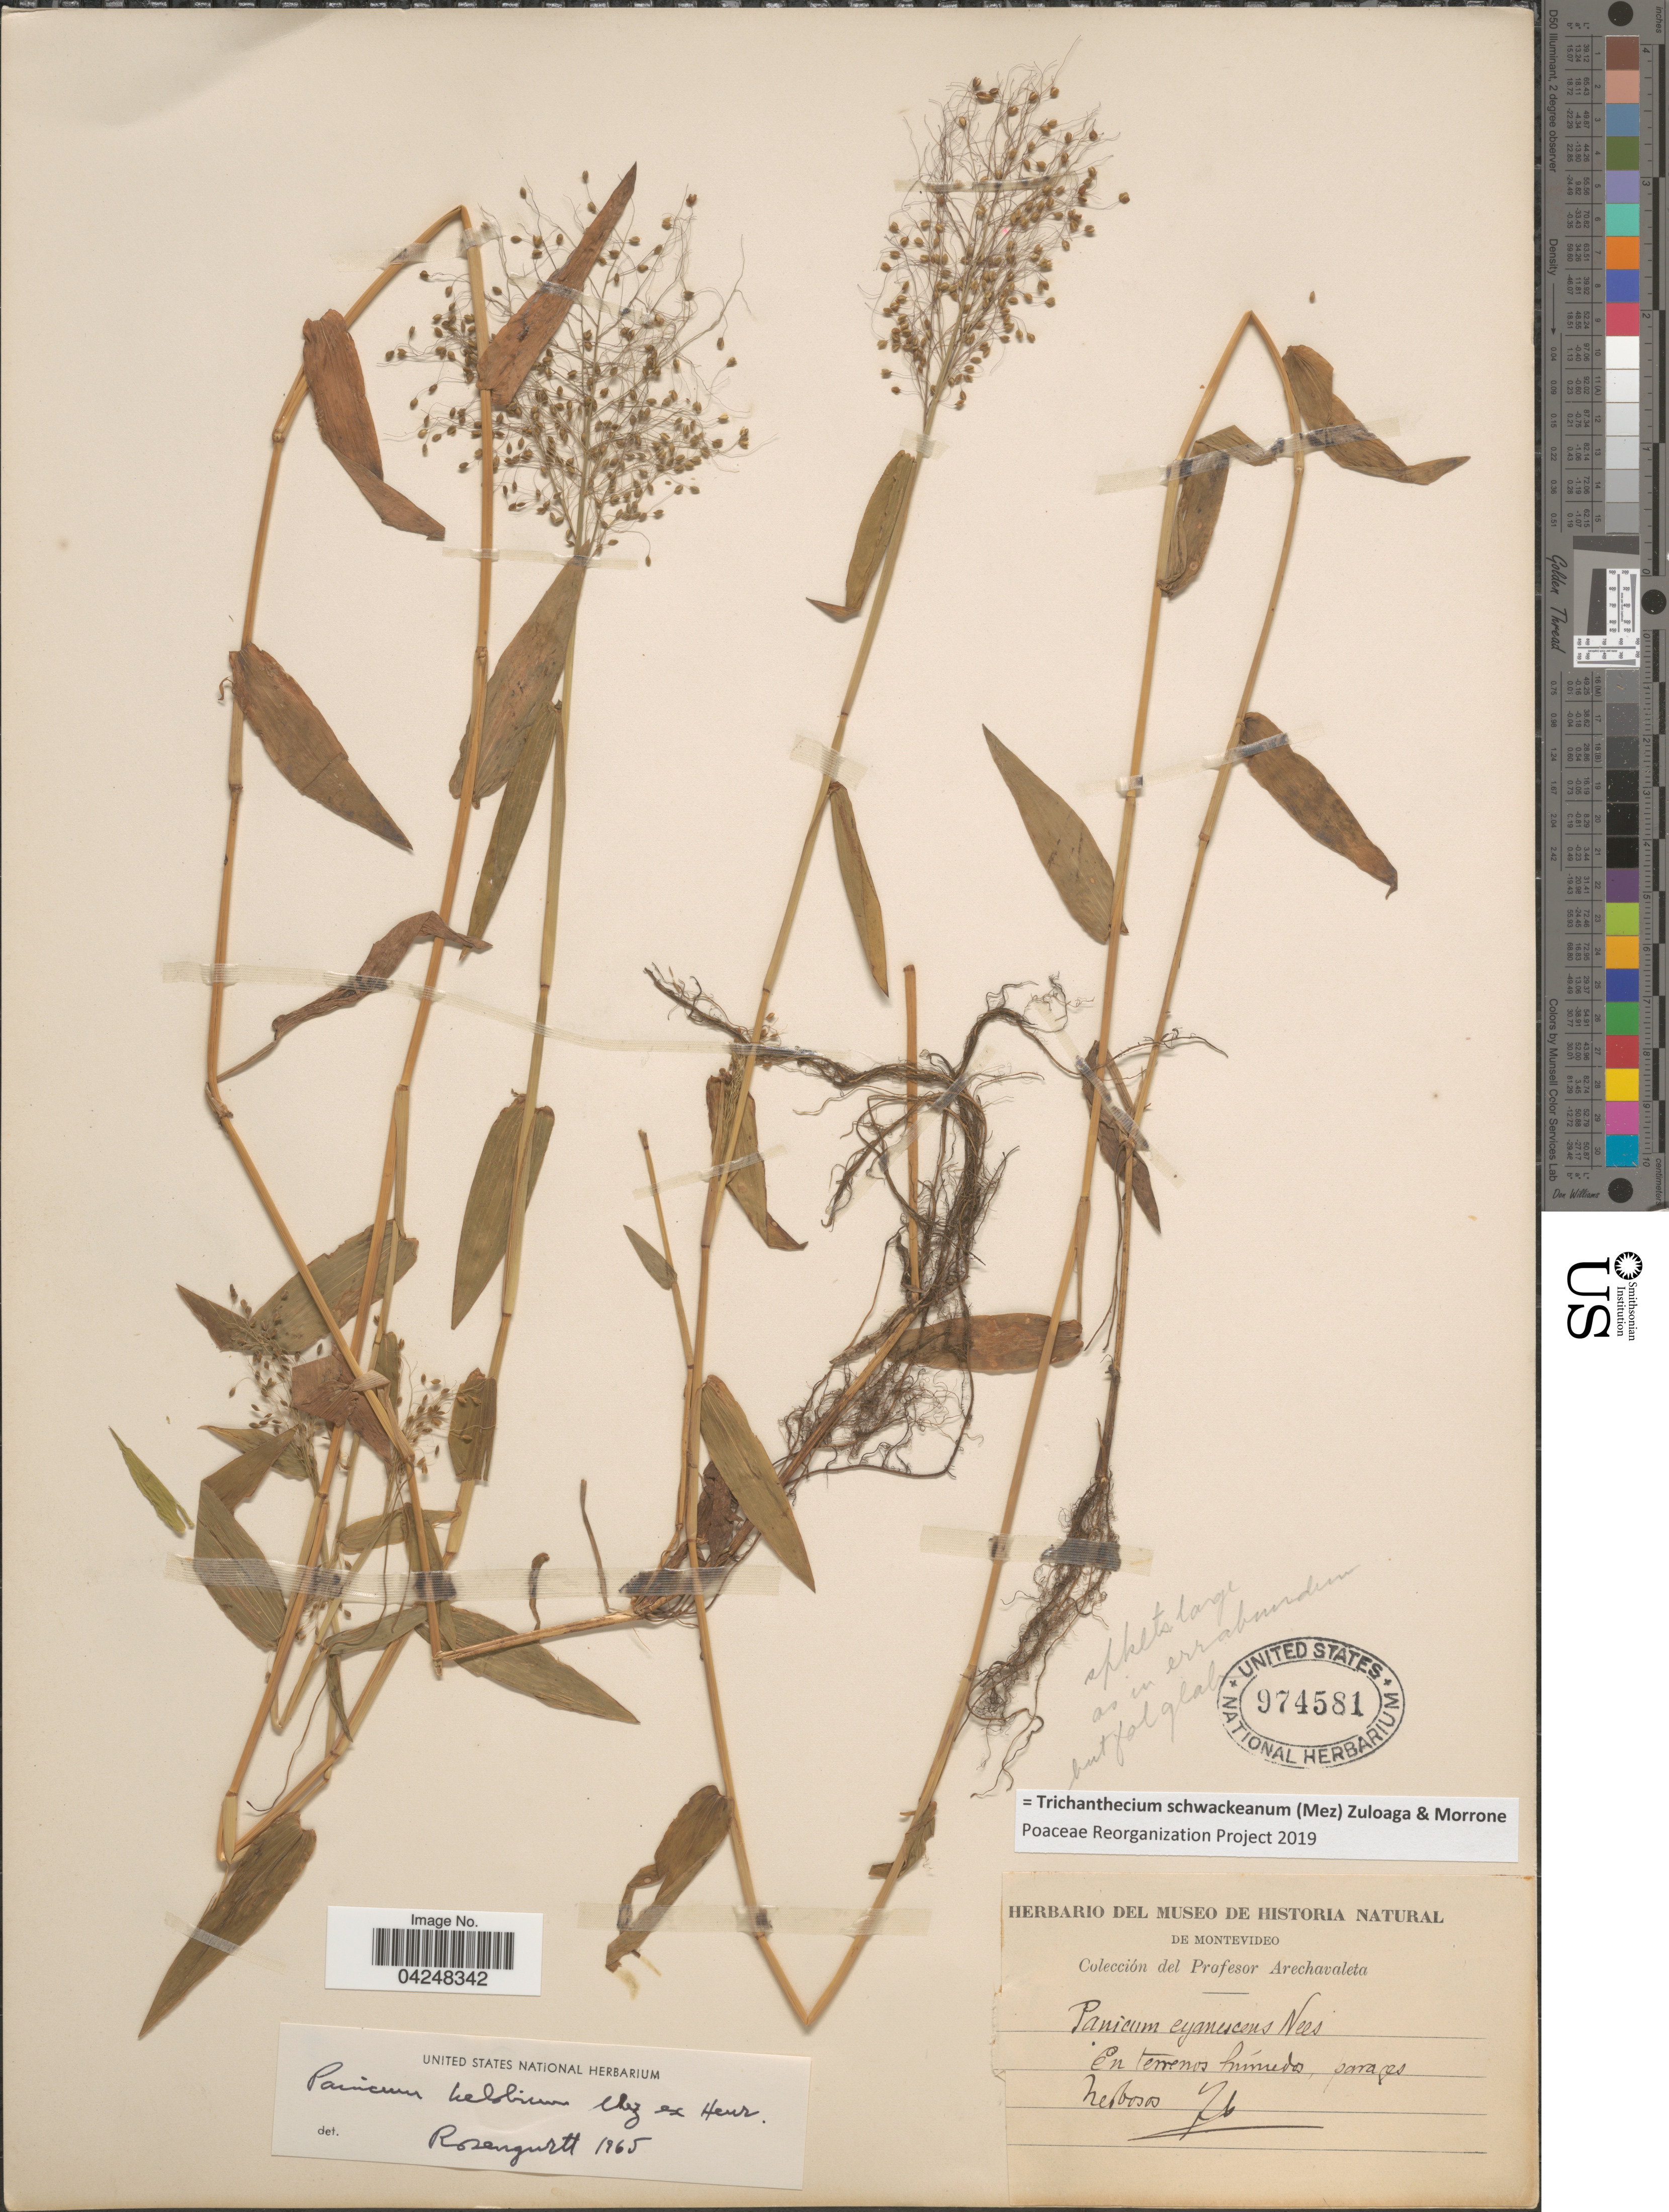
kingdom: Plantae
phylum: Tracheophyta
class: Liliopsida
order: Poales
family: Poaceae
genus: Trichanthecium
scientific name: Trichanthecium schwackeanum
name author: (Mez) Zuloaga & Morrone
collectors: Arechavaleta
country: Uruguay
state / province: Montevideo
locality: En terrenos húmedos, parajes herbosos.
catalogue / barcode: US 974581